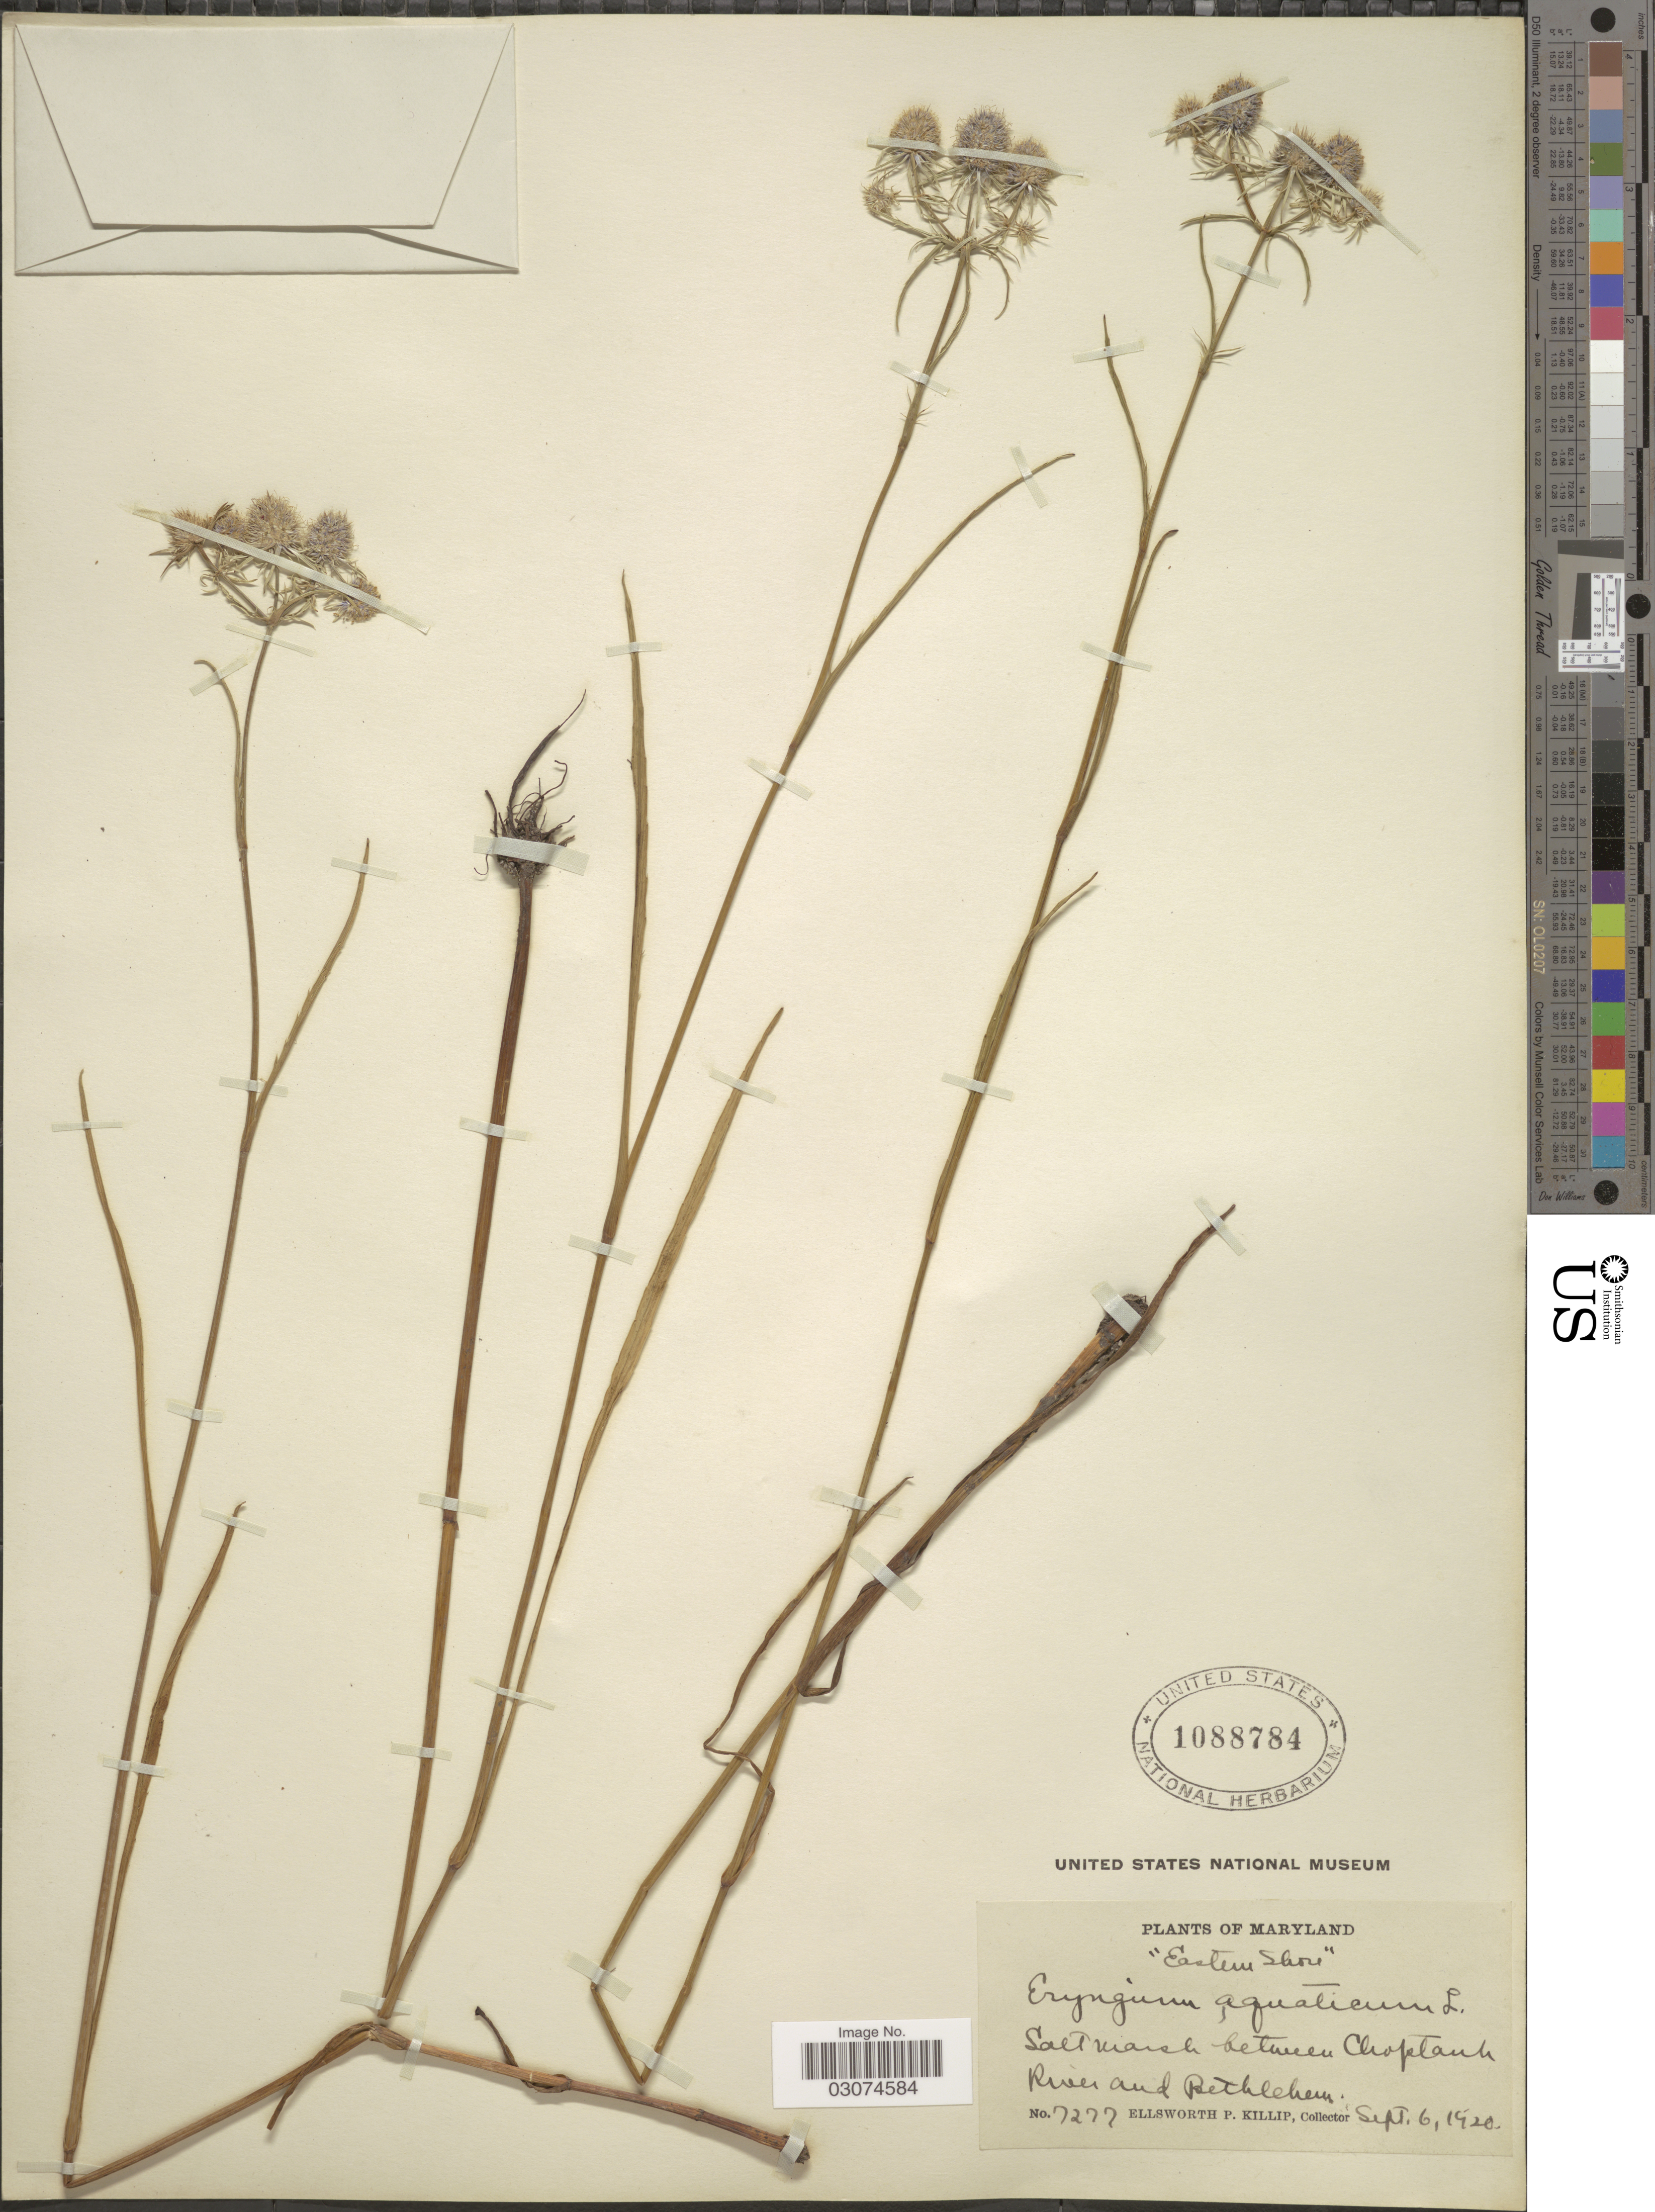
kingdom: Plantae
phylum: Tracheophyta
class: Magnoliopsida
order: Apiales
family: Apiaceae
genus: Eryngium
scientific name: Eryngium aquaticum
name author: L.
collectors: E. P. Killip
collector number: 7277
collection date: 1920-09-06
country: United States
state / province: Maryland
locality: Eastern Shore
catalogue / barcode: US 1088784